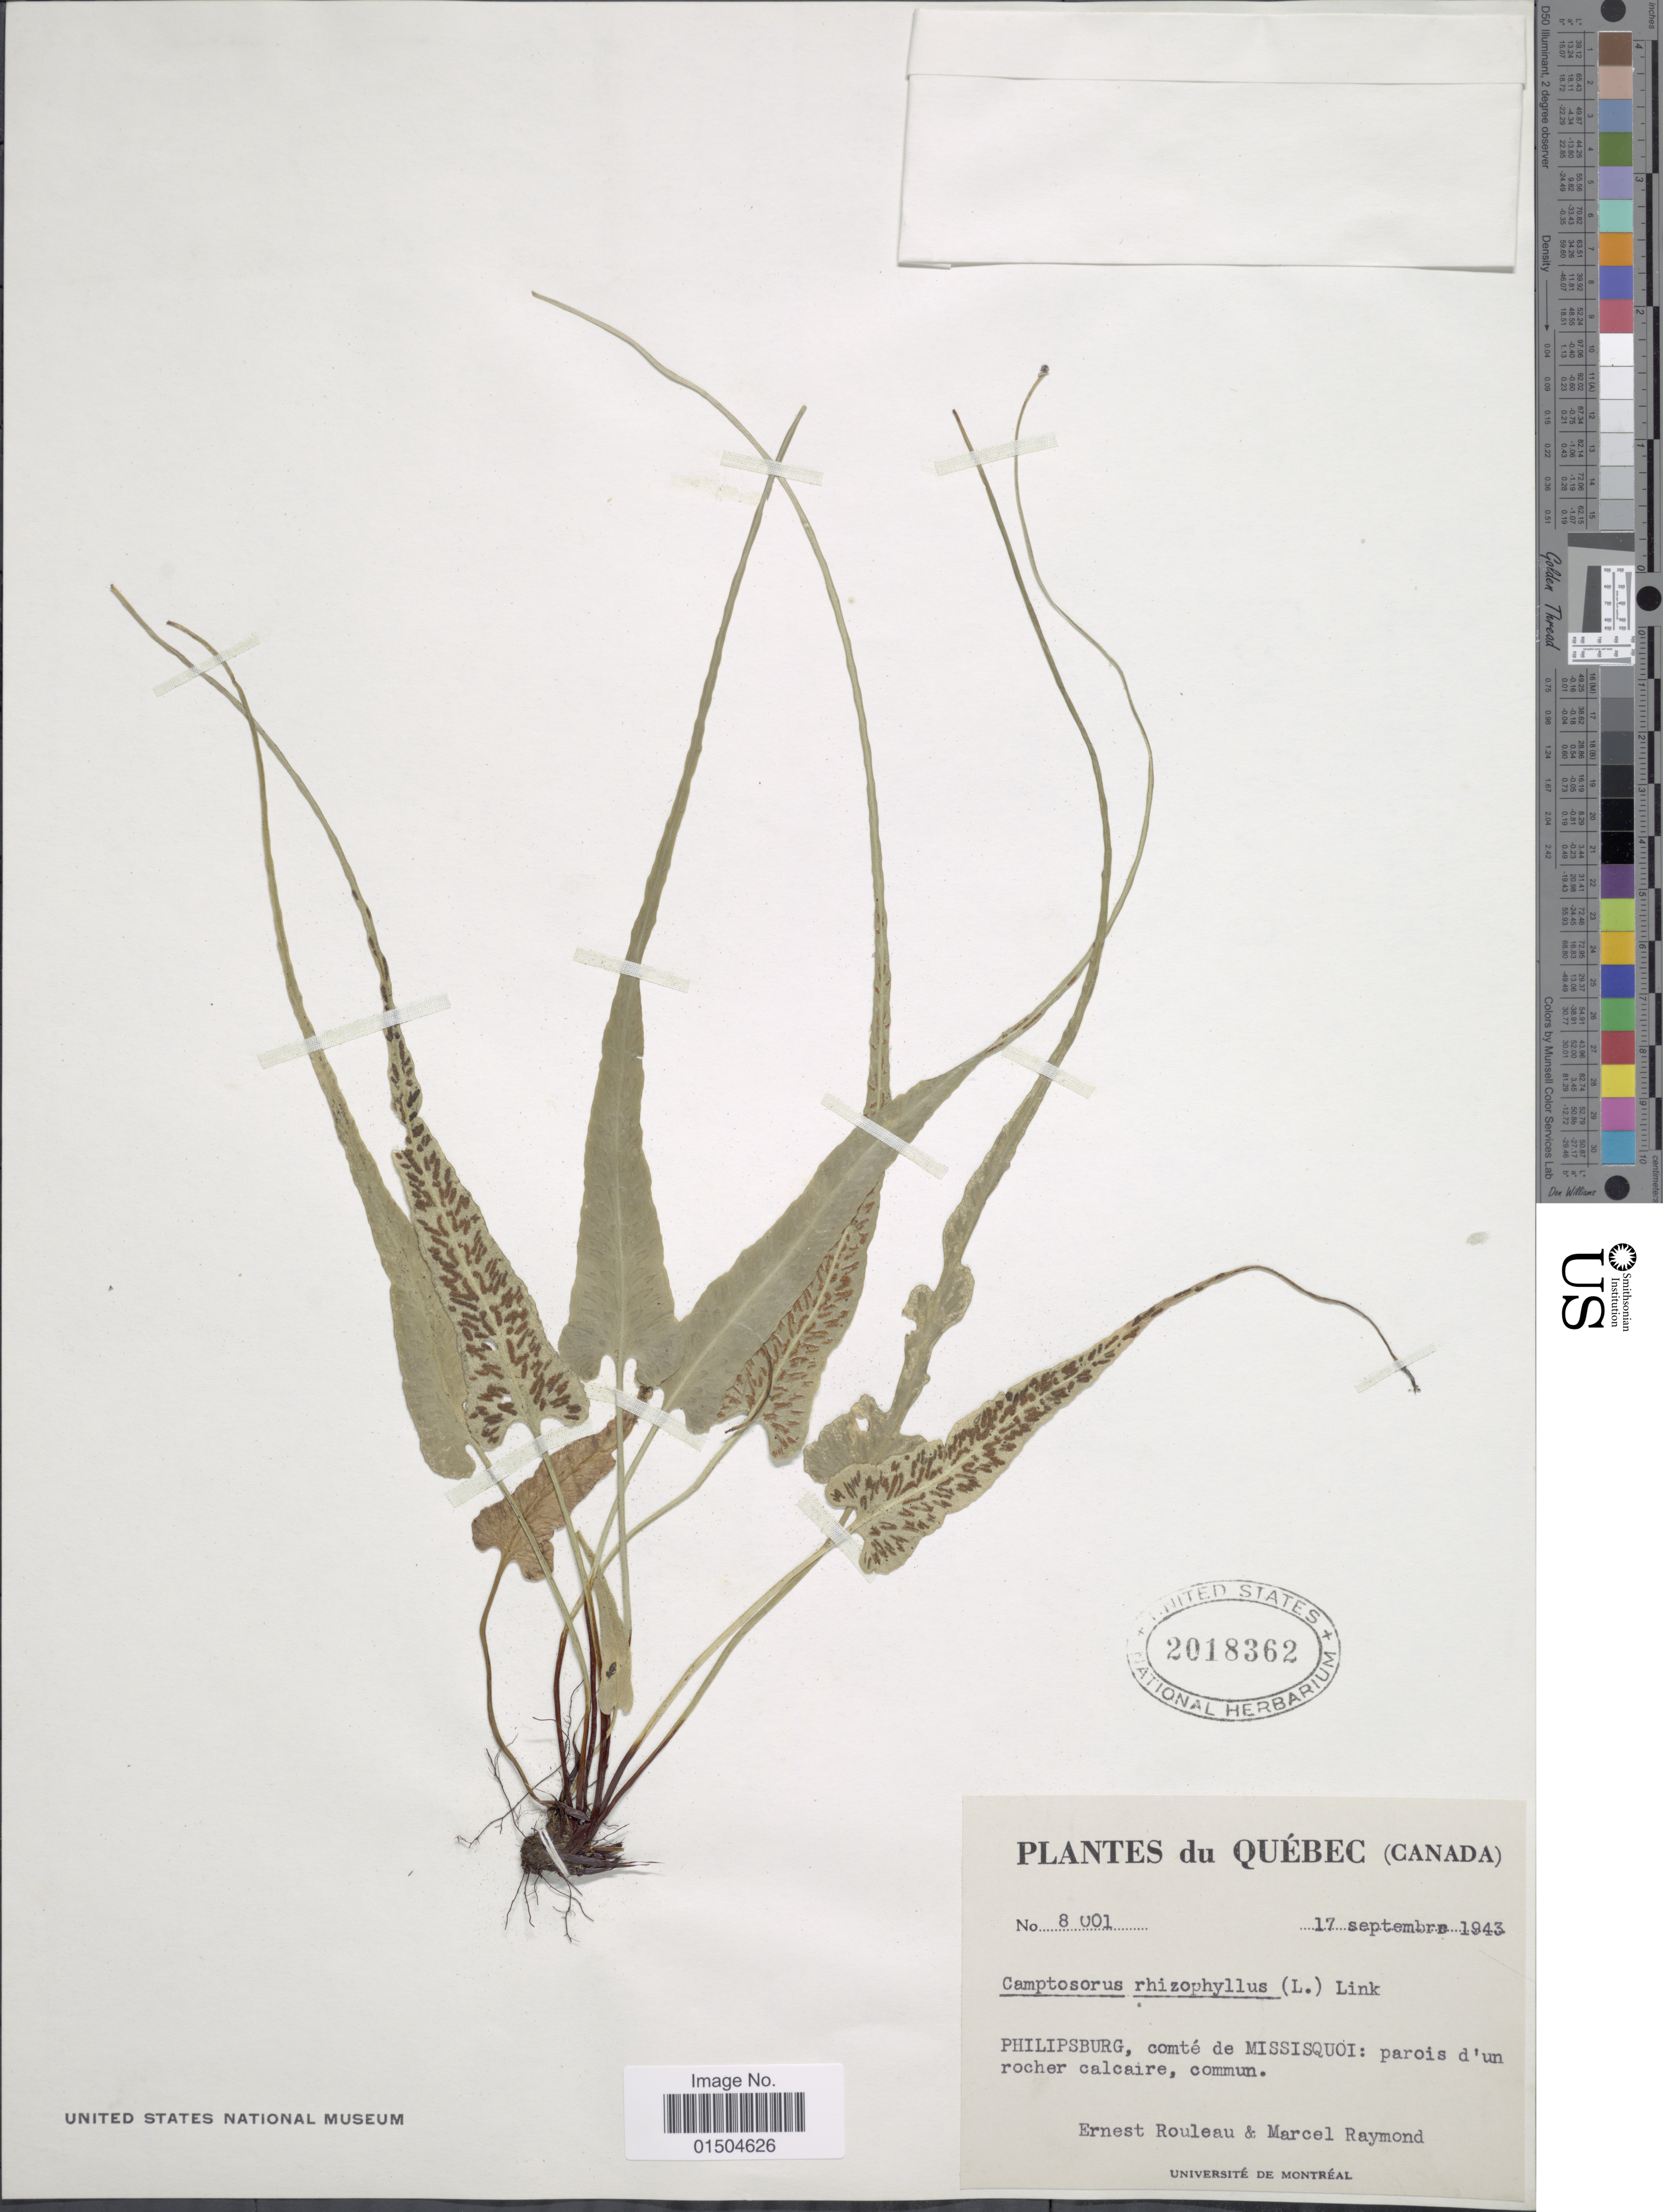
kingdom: Plantae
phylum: Tracheophyta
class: Polypodiopsida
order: Polypodiales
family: Aspleniaceae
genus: Asplenium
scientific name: Asplenium rhizophyllum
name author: L.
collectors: J. Rouleau & M. Raymond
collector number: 8001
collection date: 1943-09-17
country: Canada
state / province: Quebec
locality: Philipsburg, comté de Missisquoi: parois d'un rocher calcaire.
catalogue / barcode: US 2018362